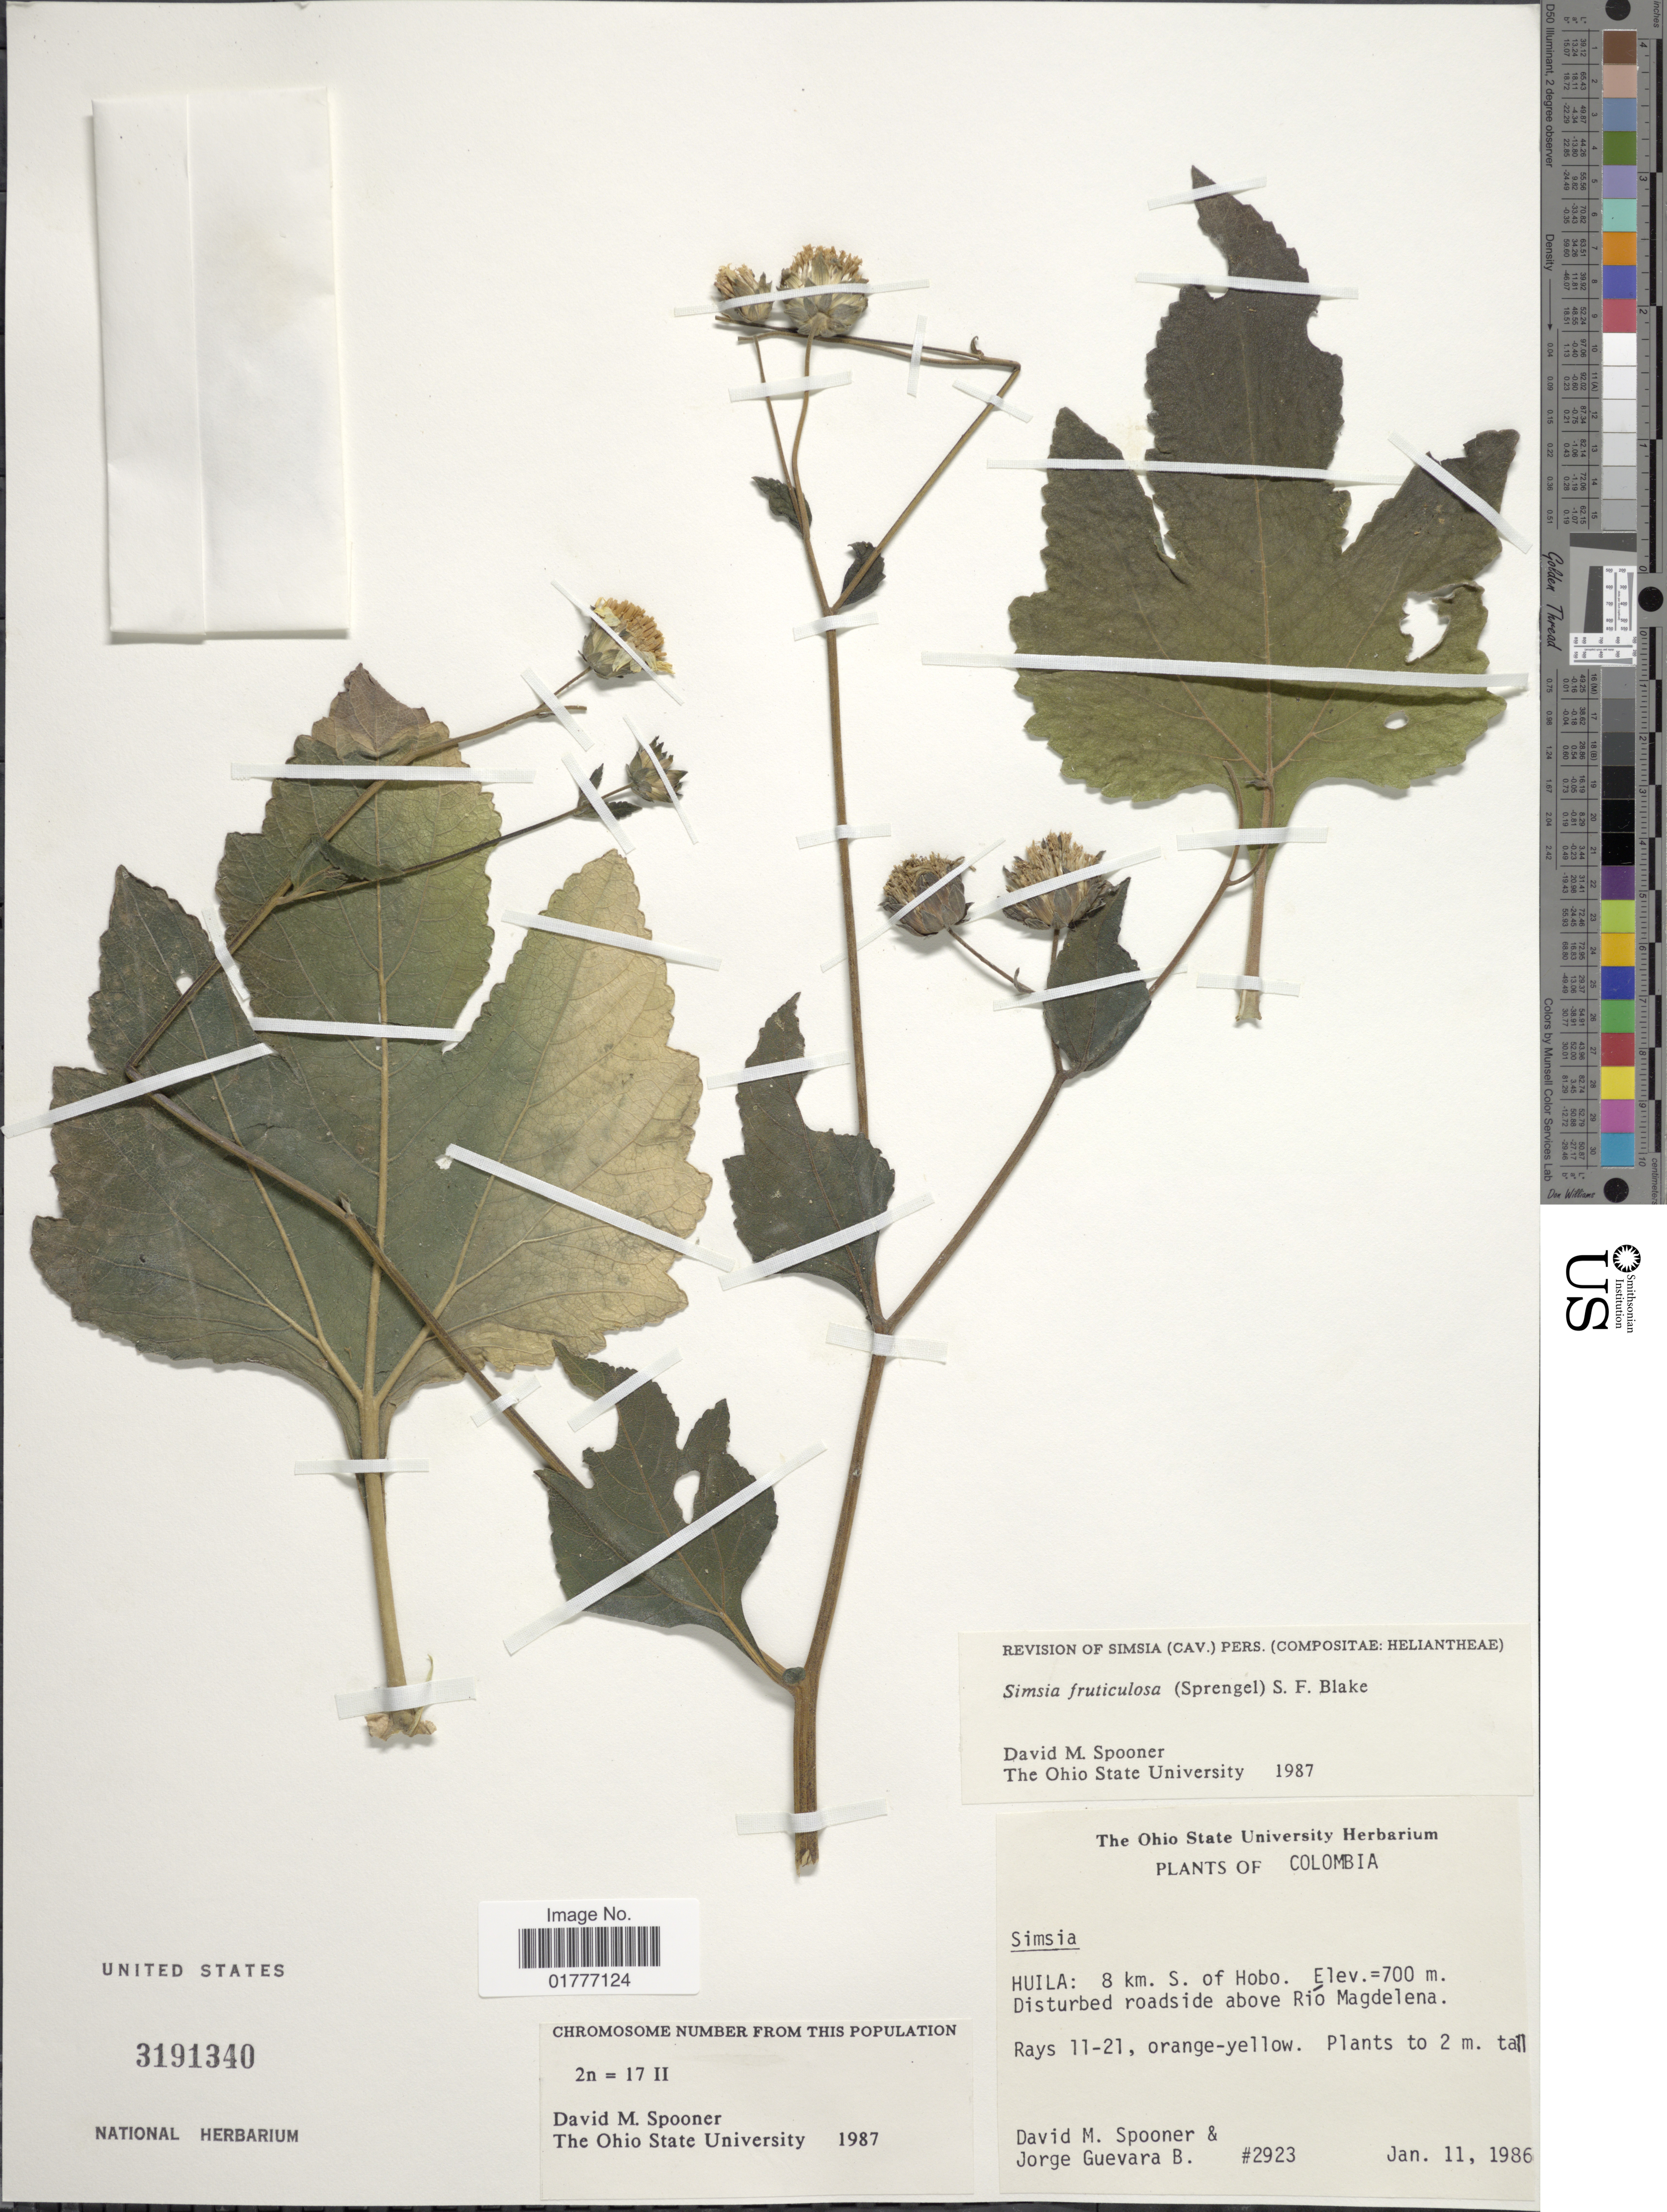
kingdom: Plantae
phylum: Tracheophyta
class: Magnoliopsida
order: Asterales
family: Asteraceae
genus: Simsia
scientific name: Simsia fruticulosa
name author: (Spreng.) S.F. Blake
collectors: D. Spooner & J. Guevara B.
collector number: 2923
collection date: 1986-01-11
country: Colombia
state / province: Huila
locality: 8 km. S. of Hobo. Above Río Magdelena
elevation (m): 700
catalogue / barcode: US 3191340